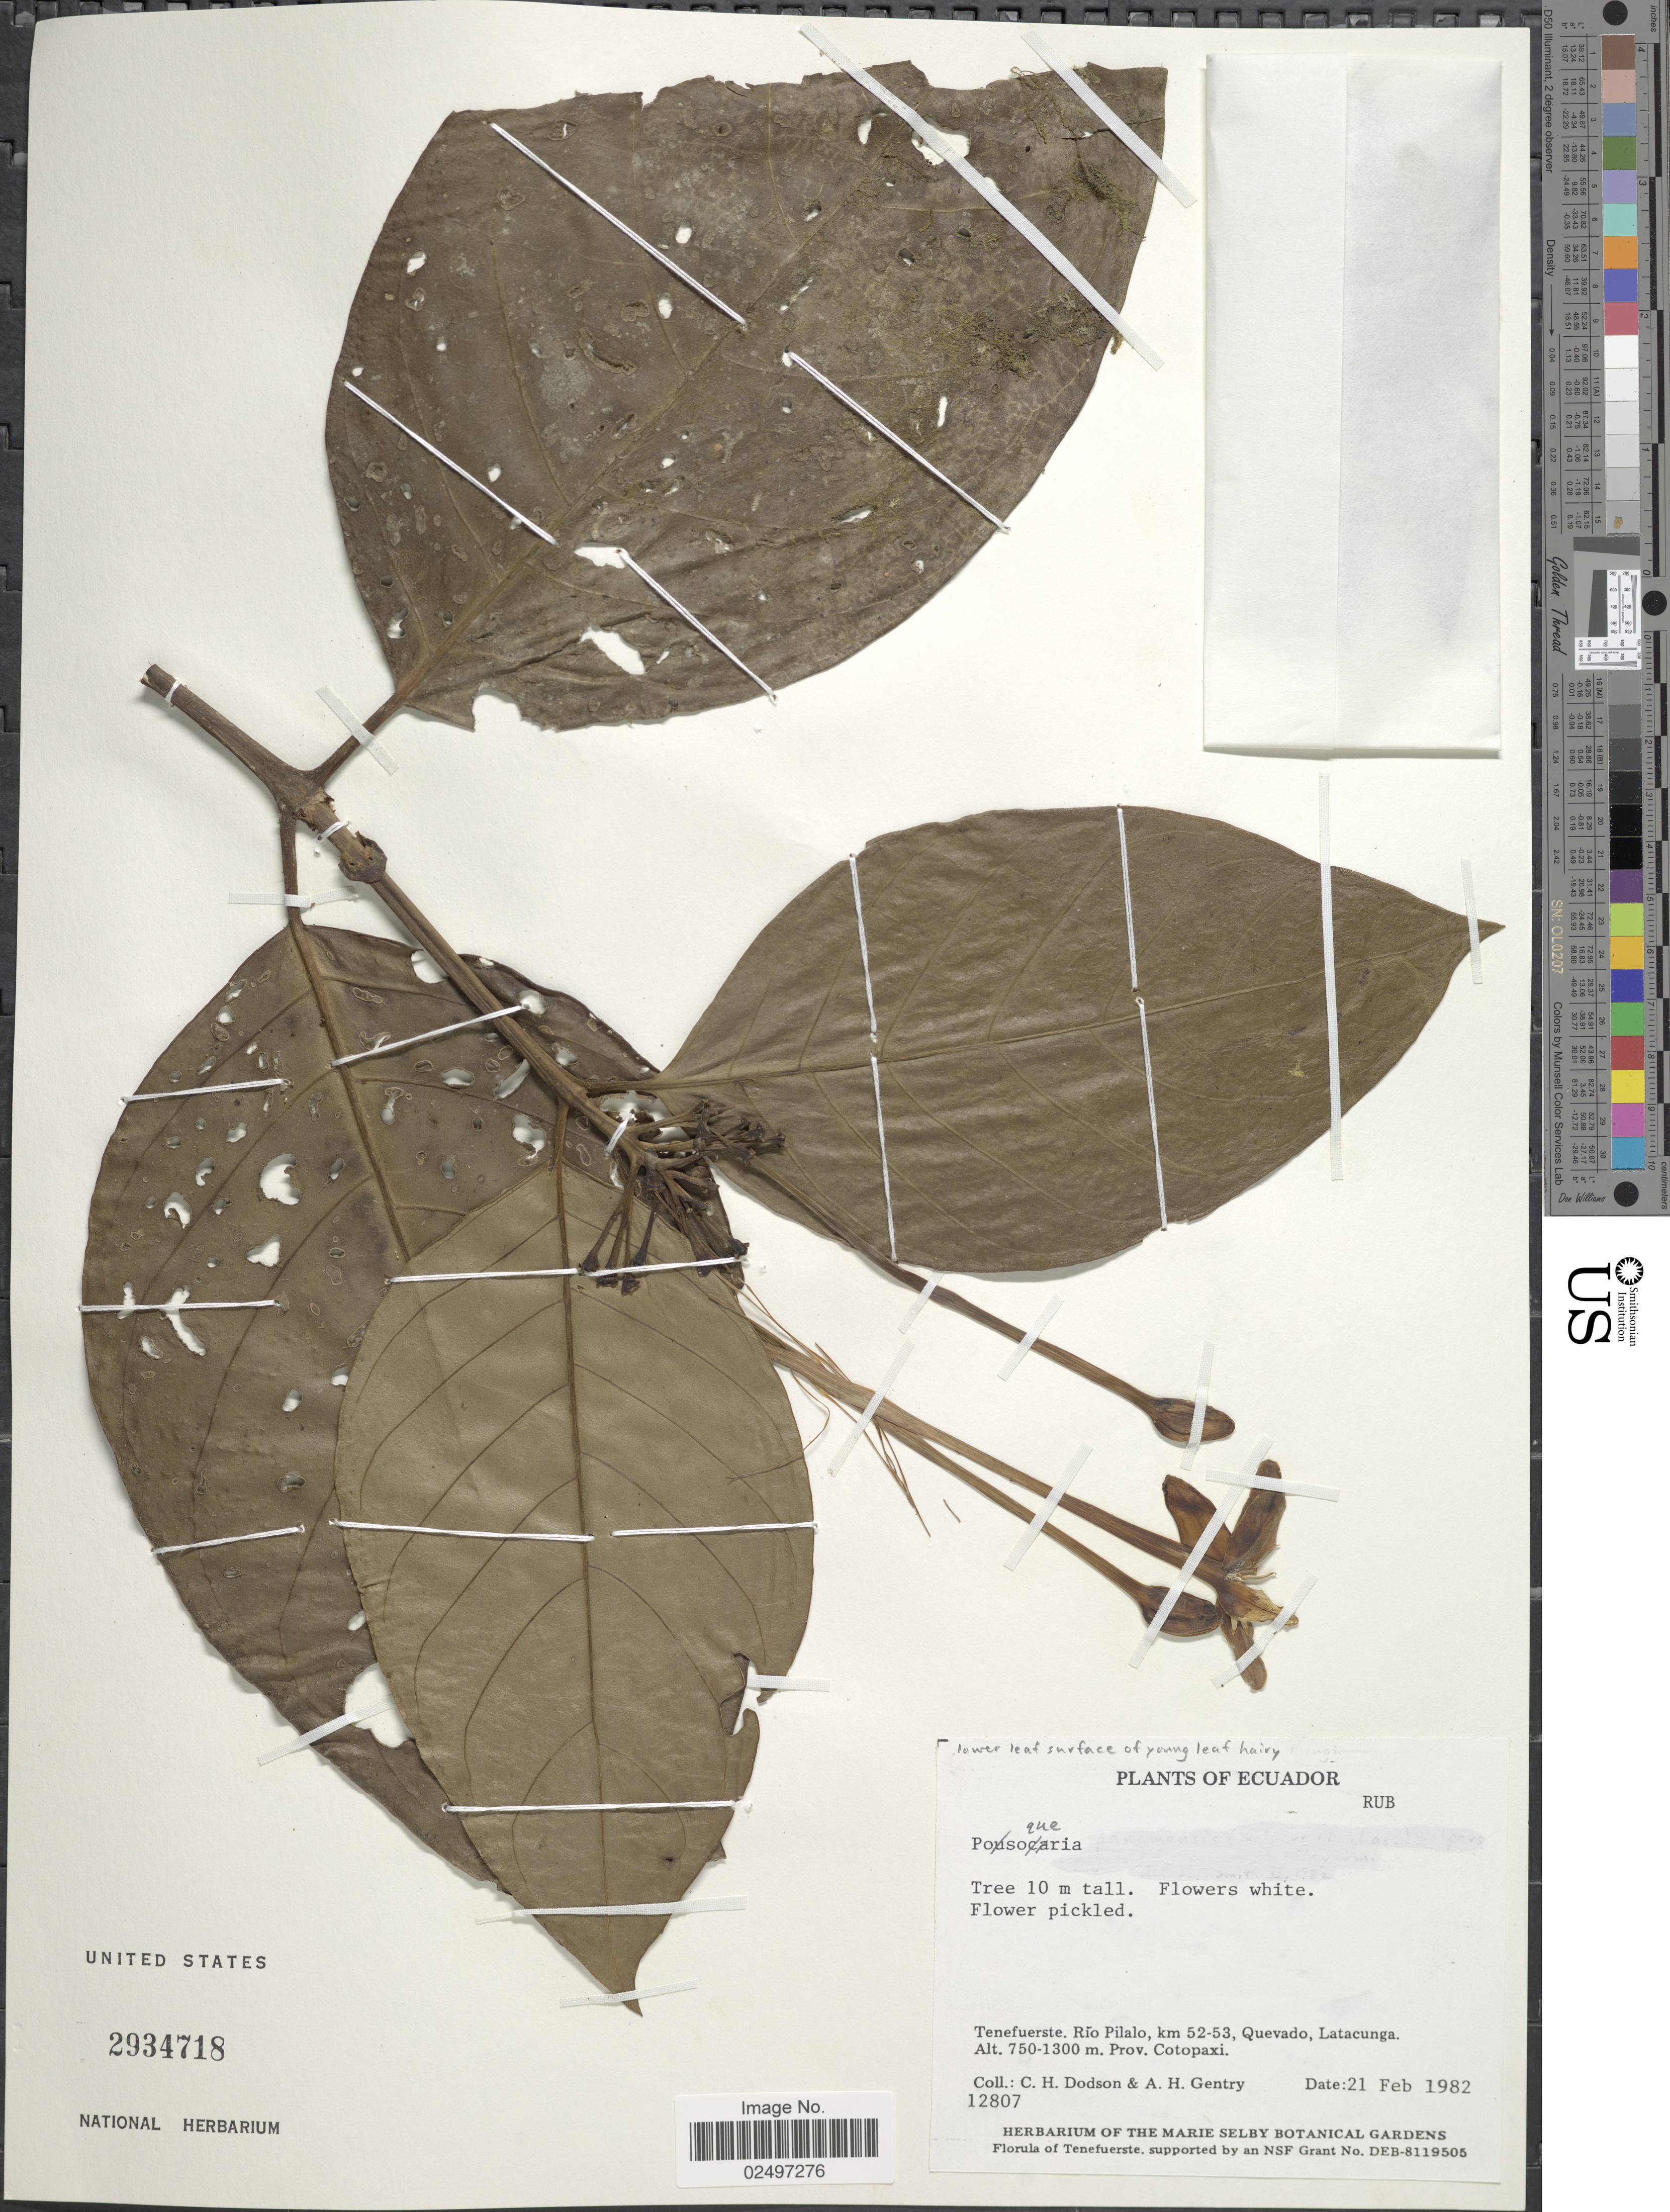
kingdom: Plantae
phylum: Tracheophyta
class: Magnoliopsida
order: Gentianales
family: Rubiaceae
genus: Posoqueria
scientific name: Posoqueria sp.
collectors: C. H. Dodson & A. H. Gentry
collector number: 12807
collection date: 1982-02-21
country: Ecuador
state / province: Cotopaxi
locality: Tenefuerste, Rio Pilalo, km 52-53, Quevado, Latacunga, Prov.Cotopaxi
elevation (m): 750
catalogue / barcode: US 2934718